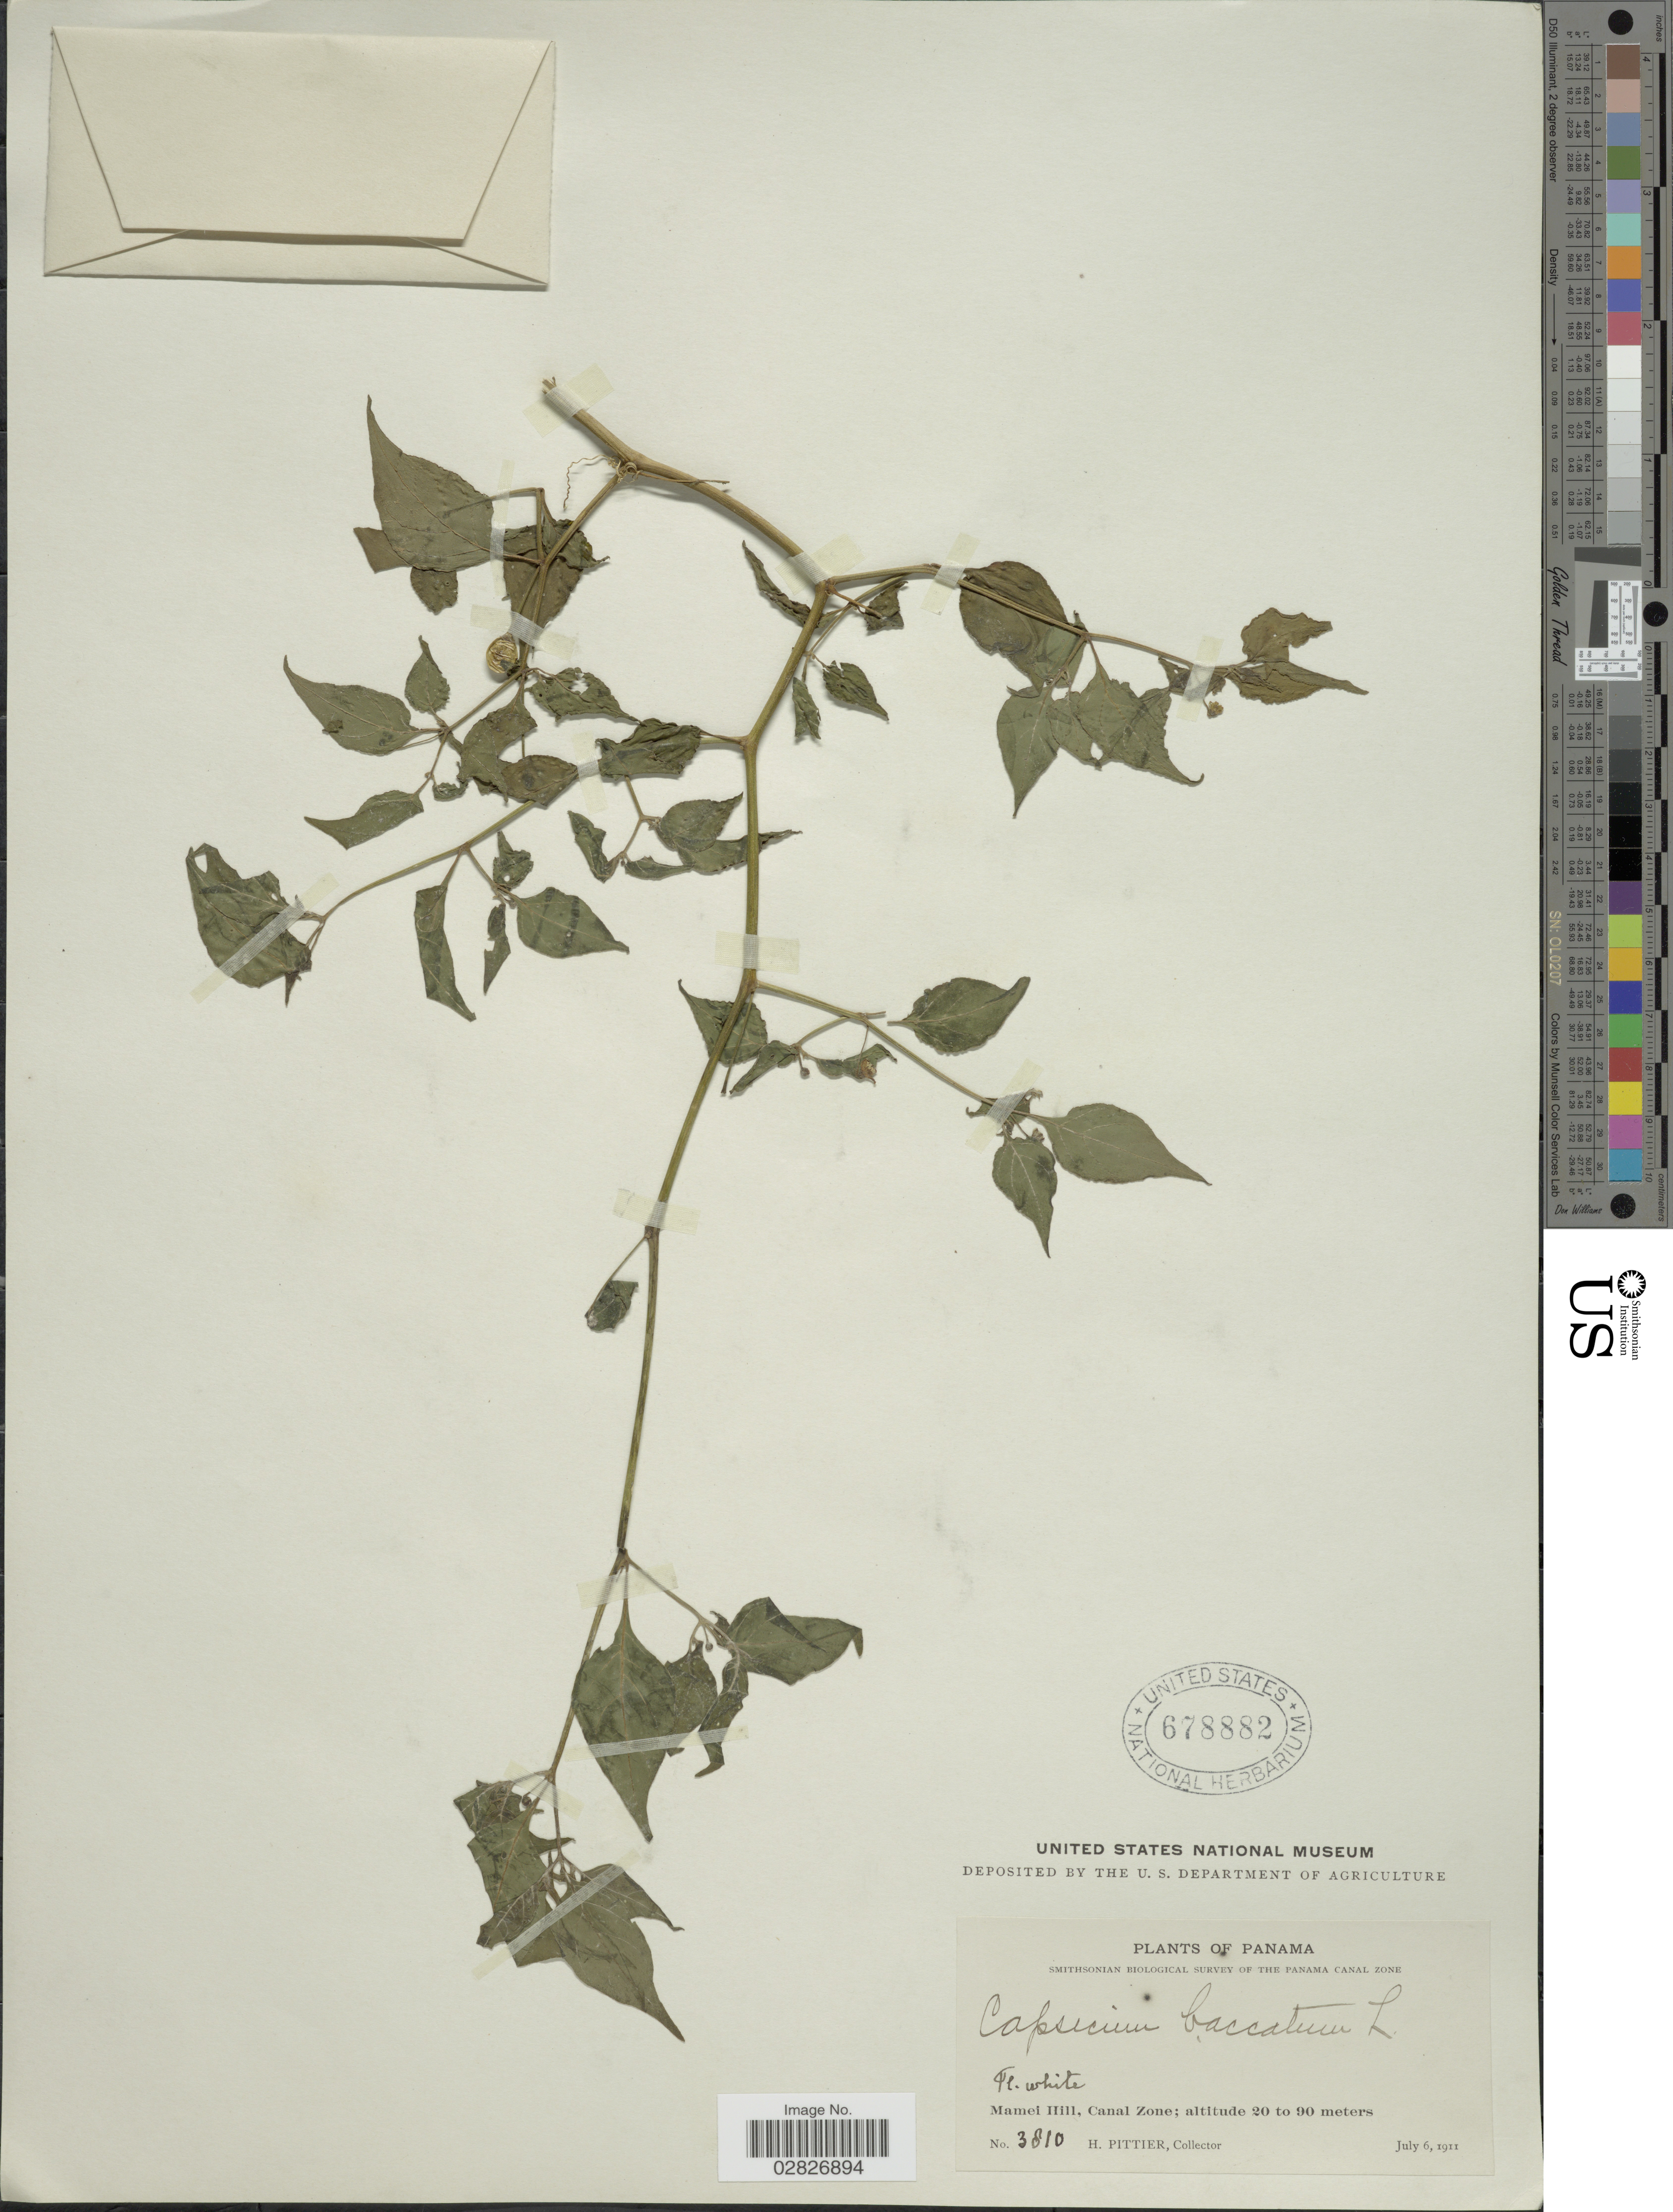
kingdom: Plantae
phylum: Tracheophyta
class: Magnoliopsida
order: Solanales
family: Solanaceae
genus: Capsicum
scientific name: Capsicum baccatum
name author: L.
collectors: H. F. Pittier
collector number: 3810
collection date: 1911-07-06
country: Panama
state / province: Colón / Panamá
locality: Mamei Hill, Canal Zone.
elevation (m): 20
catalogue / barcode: US 678882